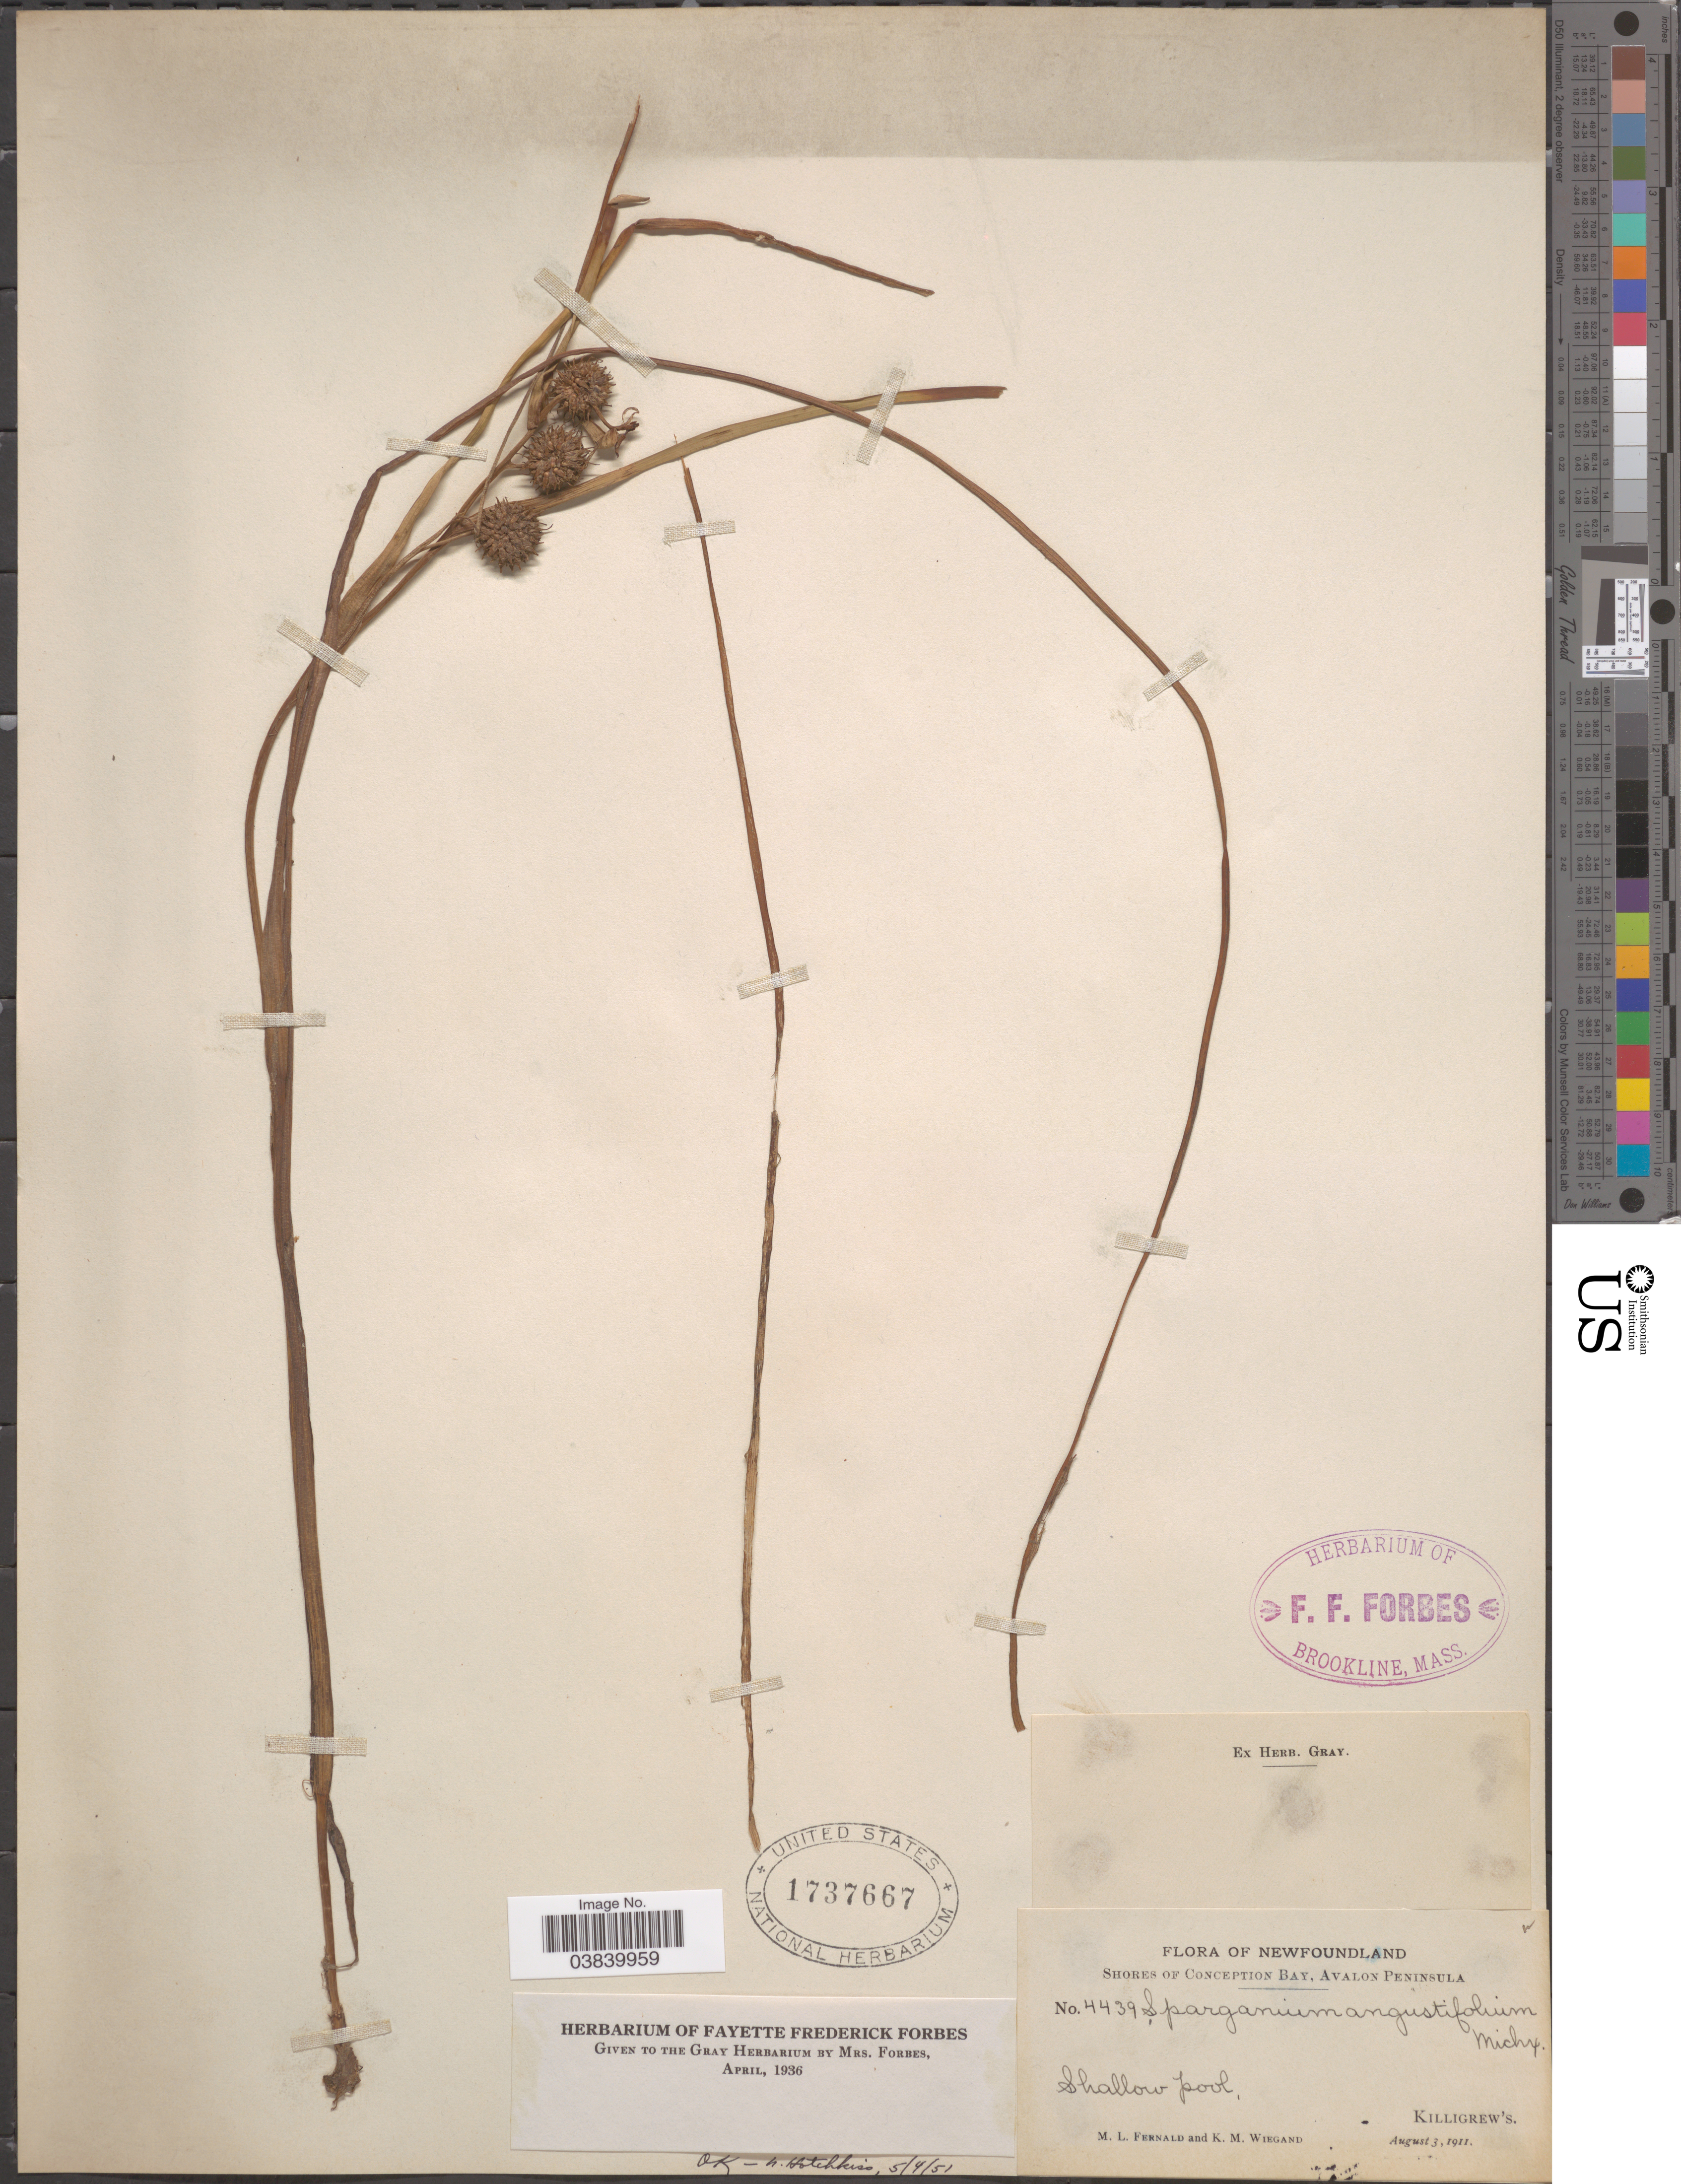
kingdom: Plantae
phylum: Tracheophyta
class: Liliopsida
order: Poales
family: Typhaceae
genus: Sparganium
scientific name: Sparganium angustifolium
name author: Michx.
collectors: M. L. Fernald & K. M. Wiegand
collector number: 4439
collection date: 1911-08-03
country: Canada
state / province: Newfoundland and Labrador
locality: Shores of Conception Bay, Avalon Peninsula. Killigrew's.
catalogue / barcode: US 1737667